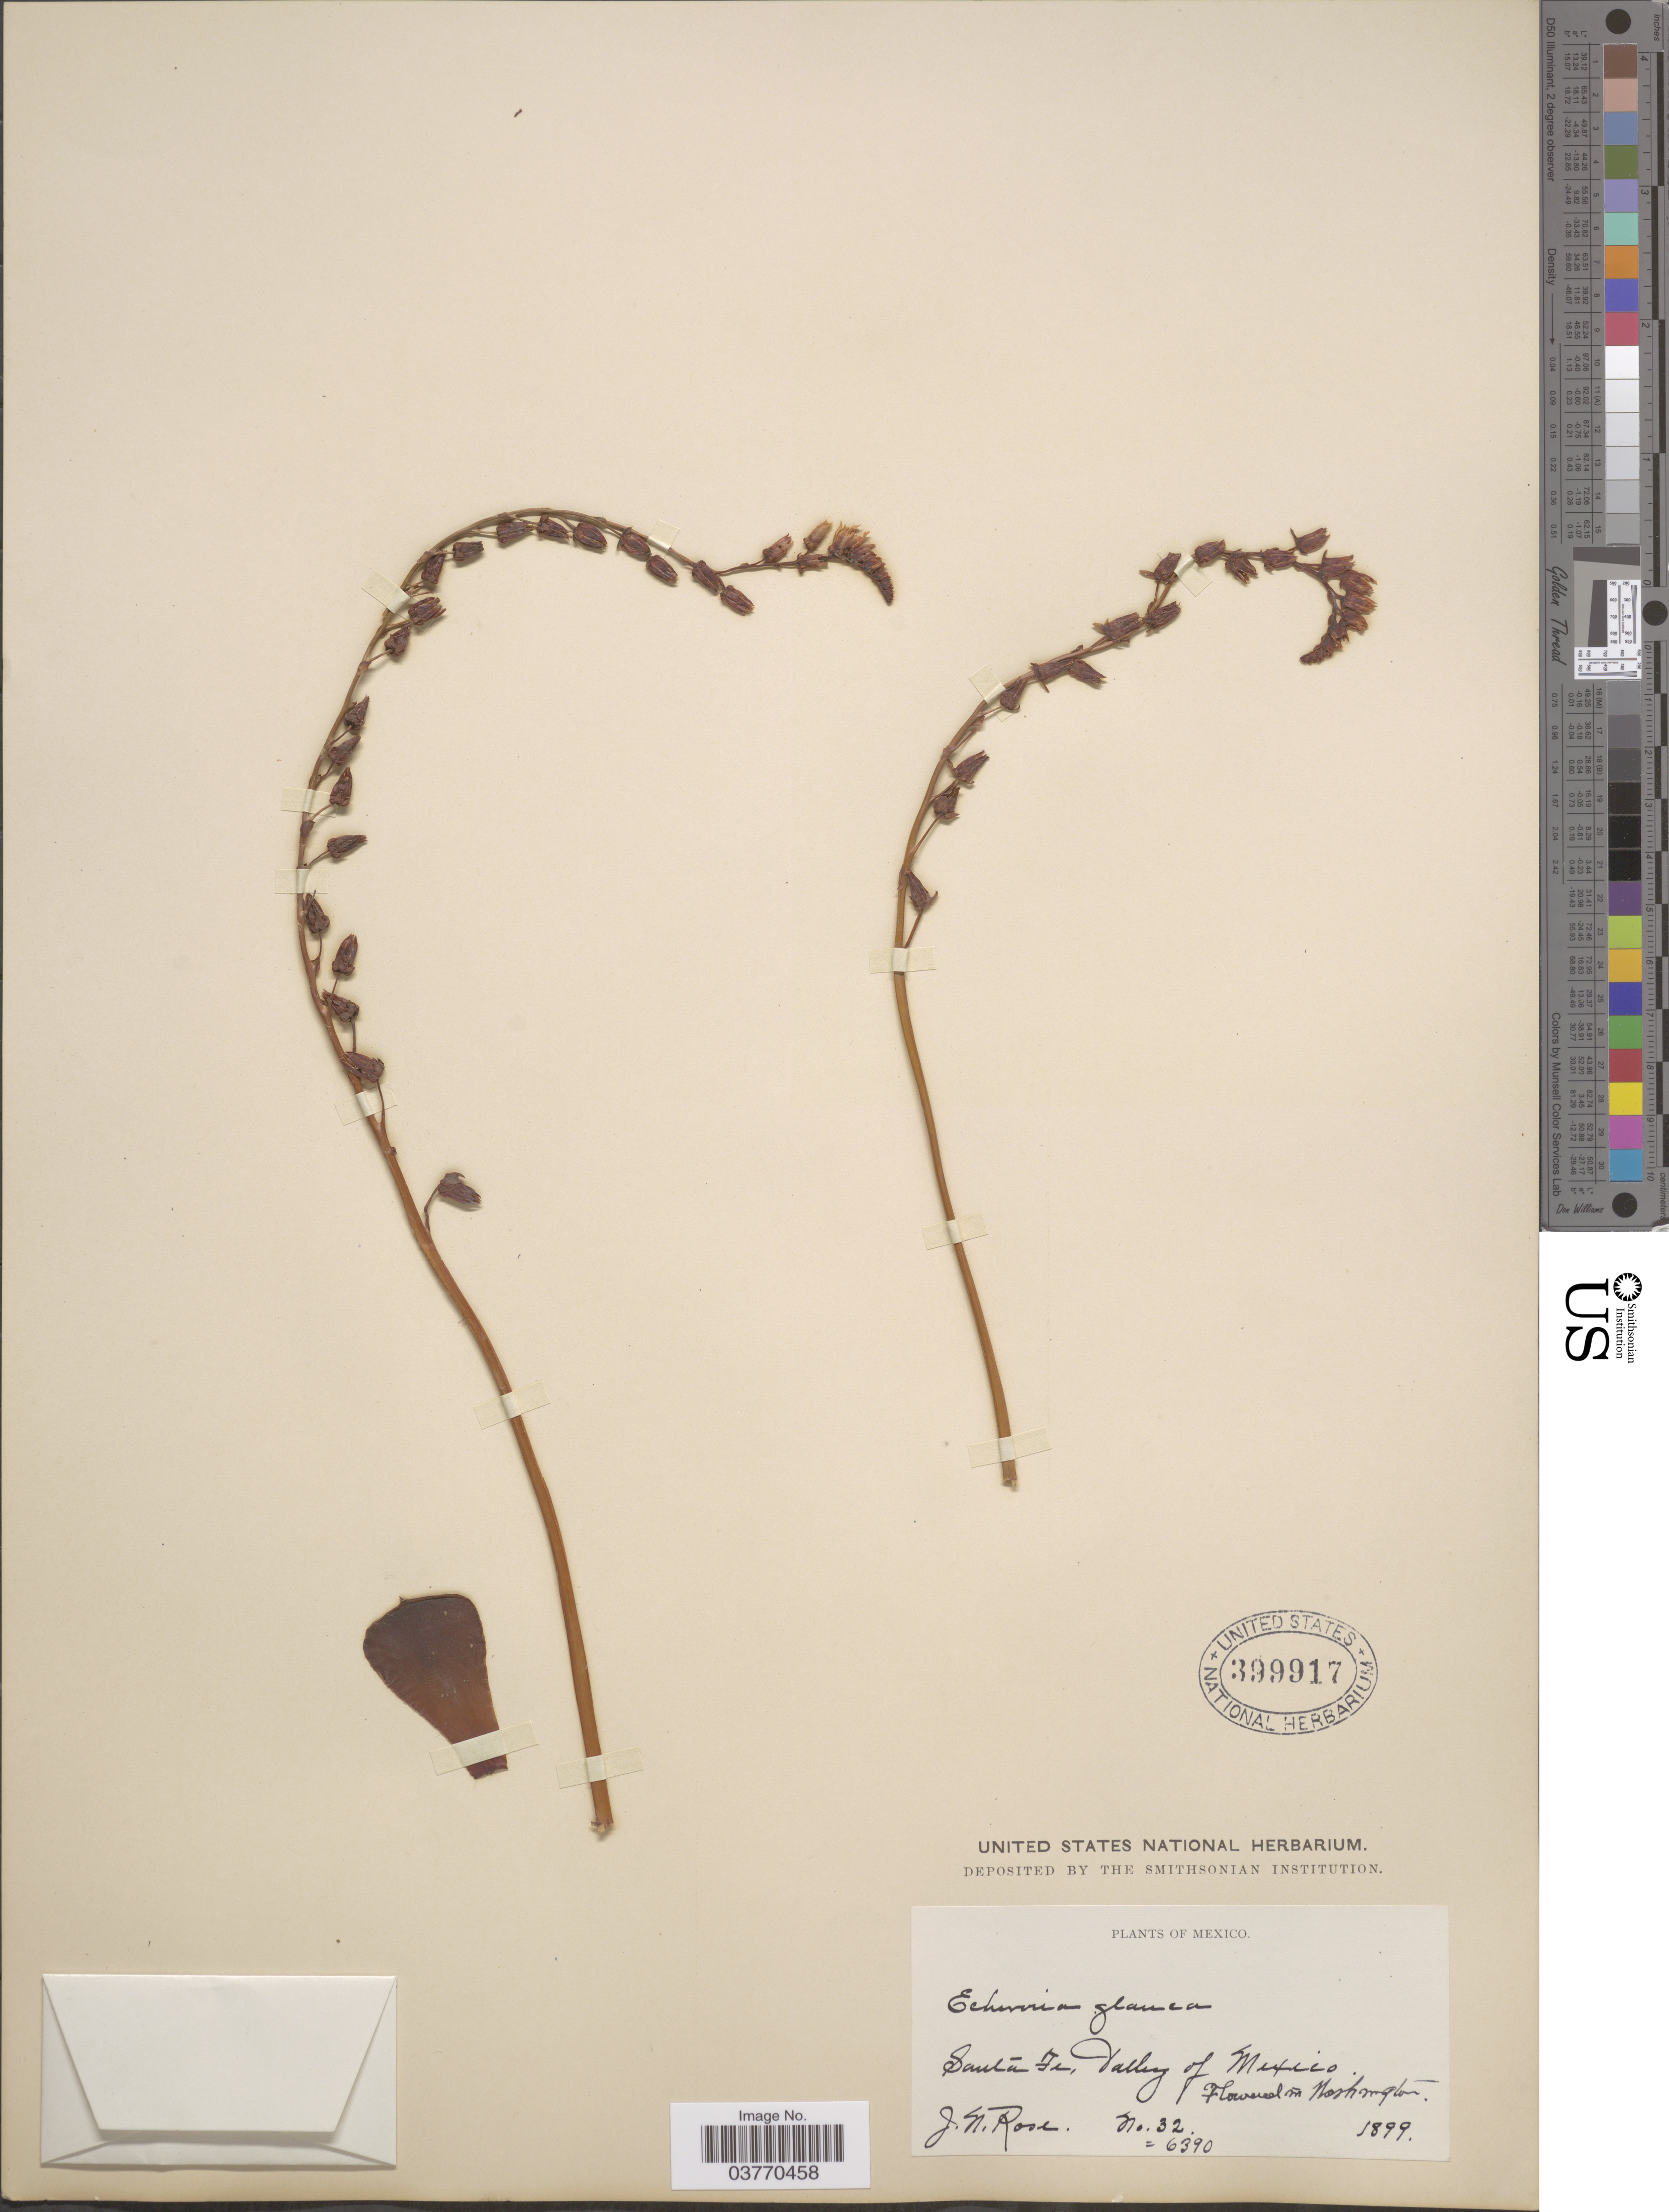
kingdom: Plantae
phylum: Tracheophyta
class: Magnoliopsida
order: Saxifragales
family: Crassulaceae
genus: Echeveria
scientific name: Echeveria pumila var. glauca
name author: (Baker) E. Walther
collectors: J. N. Rose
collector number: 32=6390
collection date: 1899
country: Mexico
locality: Santa Fe, Valley of Mexico.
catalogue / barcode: US 399917